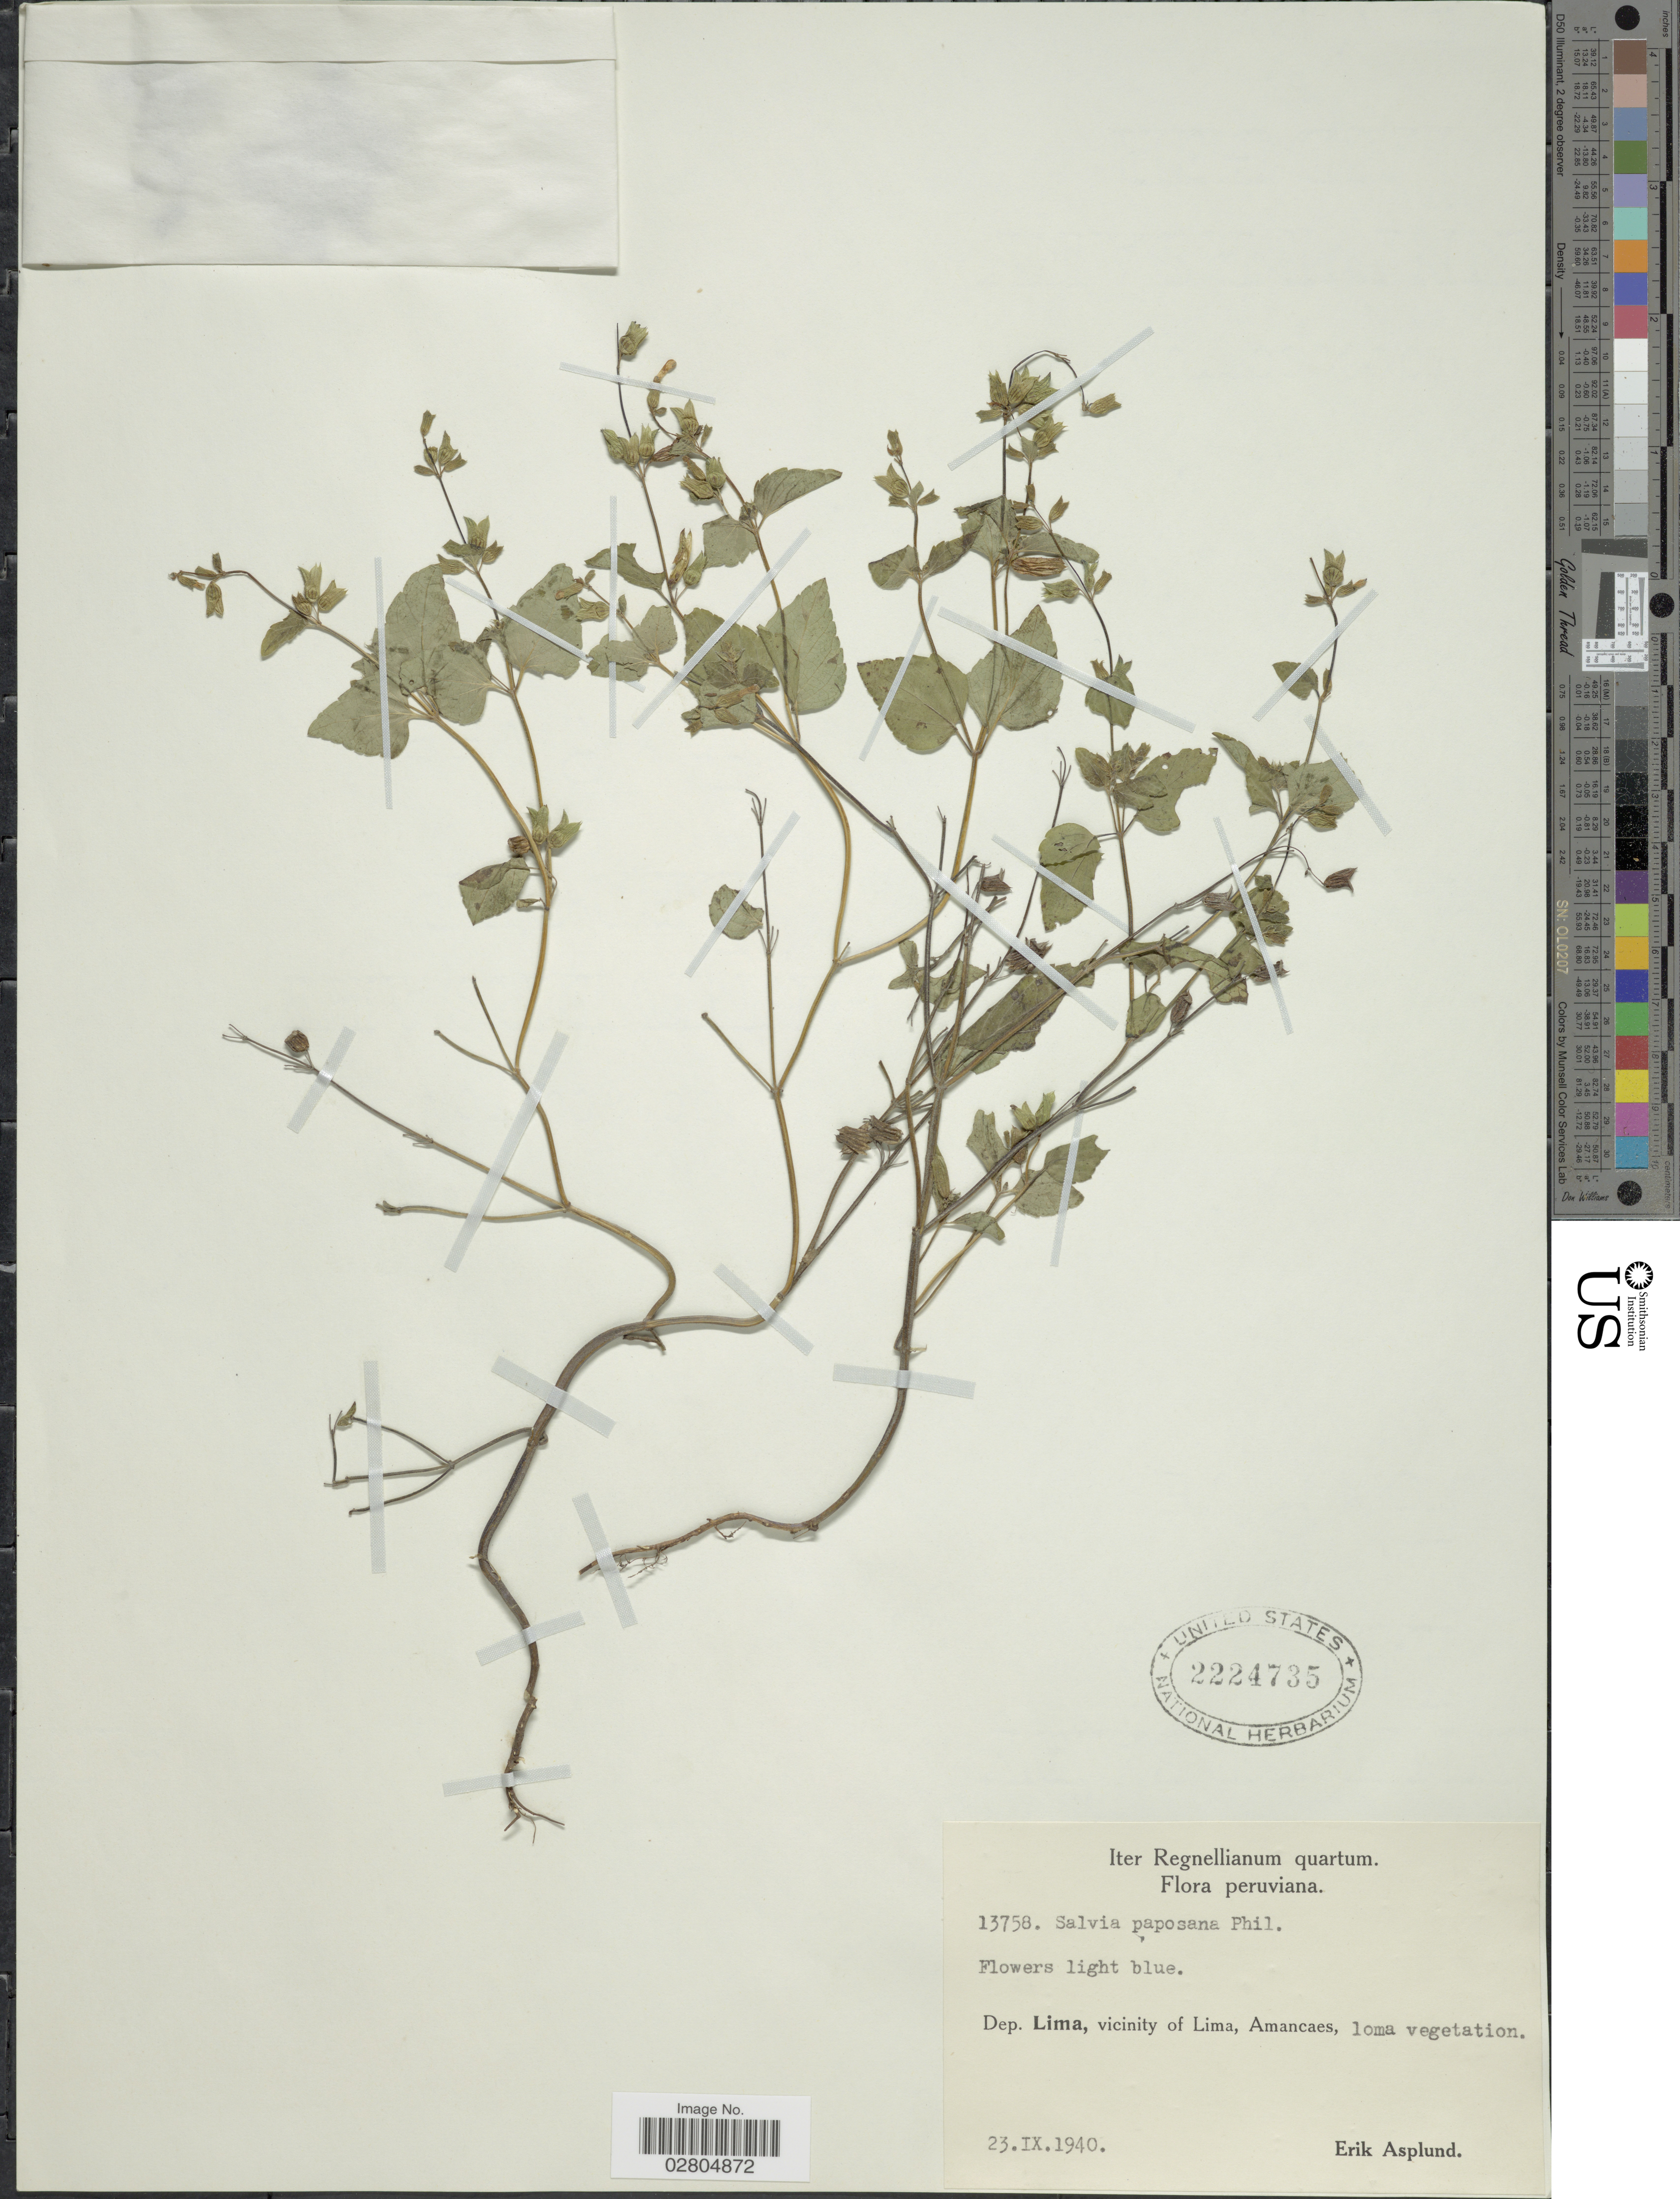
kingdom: Plantae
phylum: Tracheophyta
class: Magnoliopsida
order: Lamiales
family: Lamiaceae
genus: Salvia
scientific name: Salvia paposana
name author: Phil.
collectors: E. Asplund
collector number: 13758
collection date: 1940-09-23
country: Peru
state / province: Lima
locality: Dep. Lima, vicinity of Lima, Amancaes.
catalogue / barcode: US 2224735